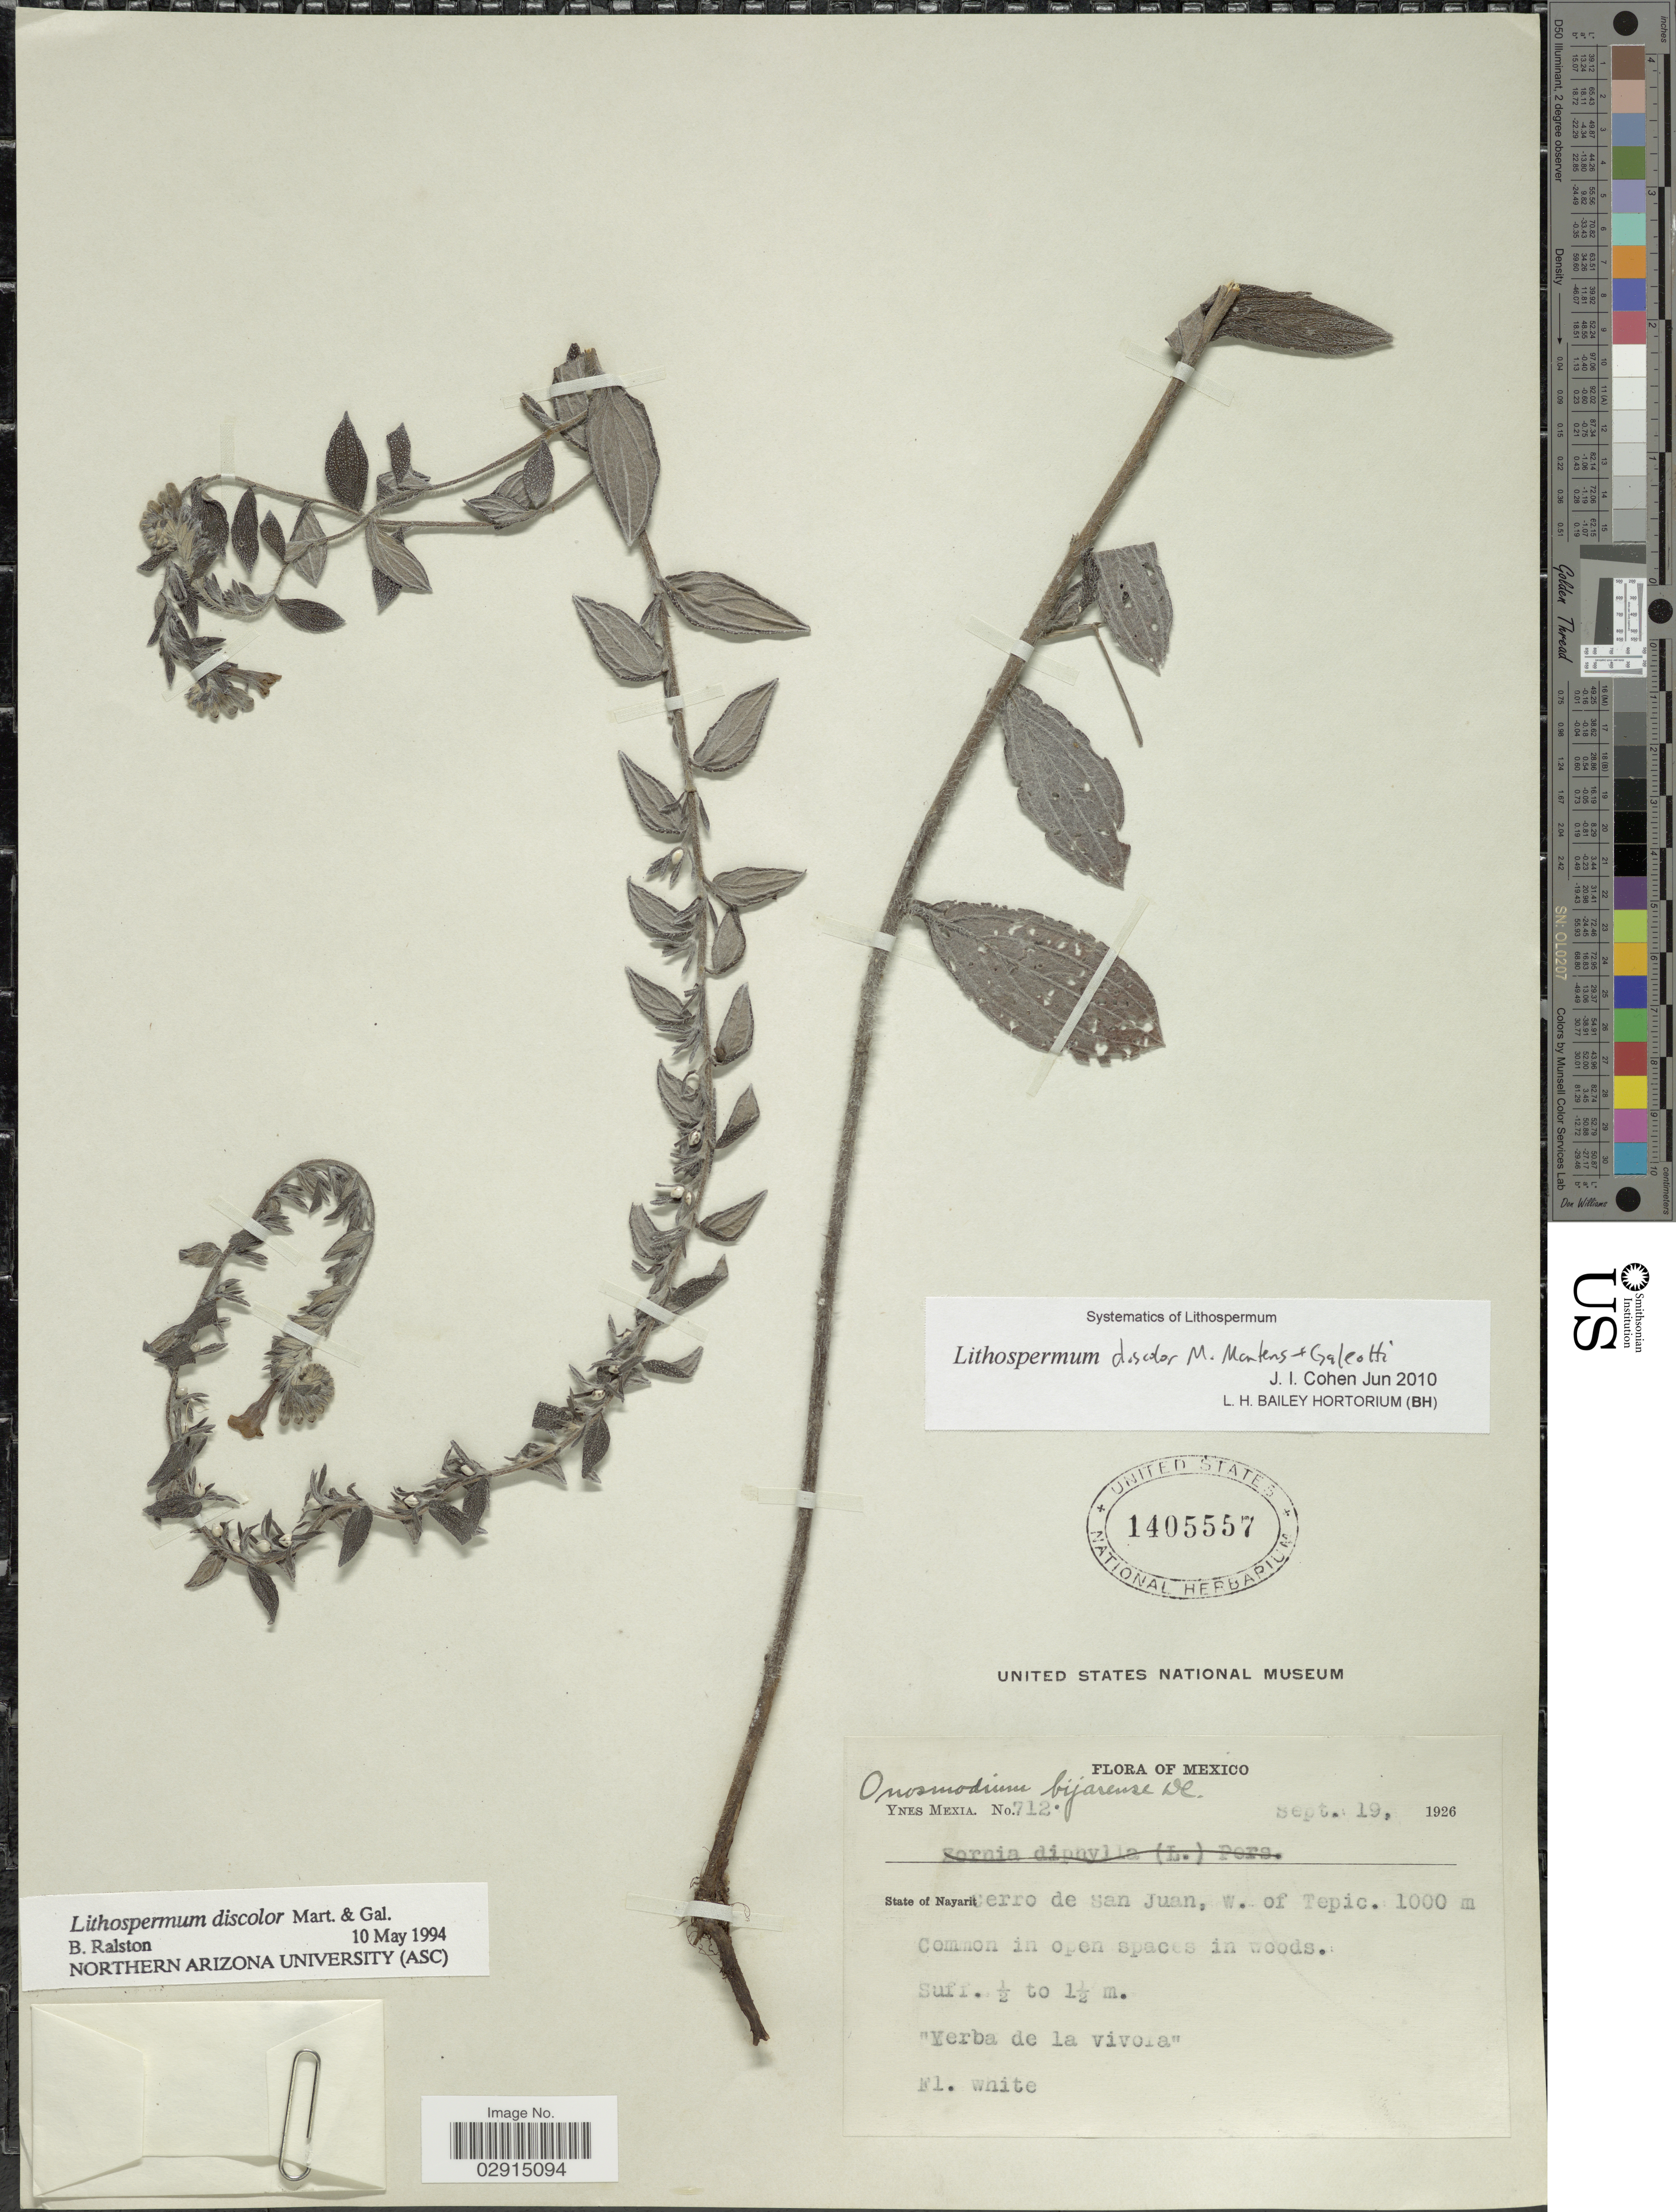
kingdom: Plantae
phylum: Tracheophyta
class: Magnoliopsida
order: Boraginales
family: Boraginaceae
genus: Lithospermum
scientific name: Lithospermum discolor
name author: M. Martens & Galeotti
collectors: Y. Mexia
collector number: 712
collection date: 1926-09-19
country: Mexico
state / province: Nayarit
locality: Cerro de San Juan, w. of Tepic.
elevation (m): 1000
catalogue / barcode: US 1405557